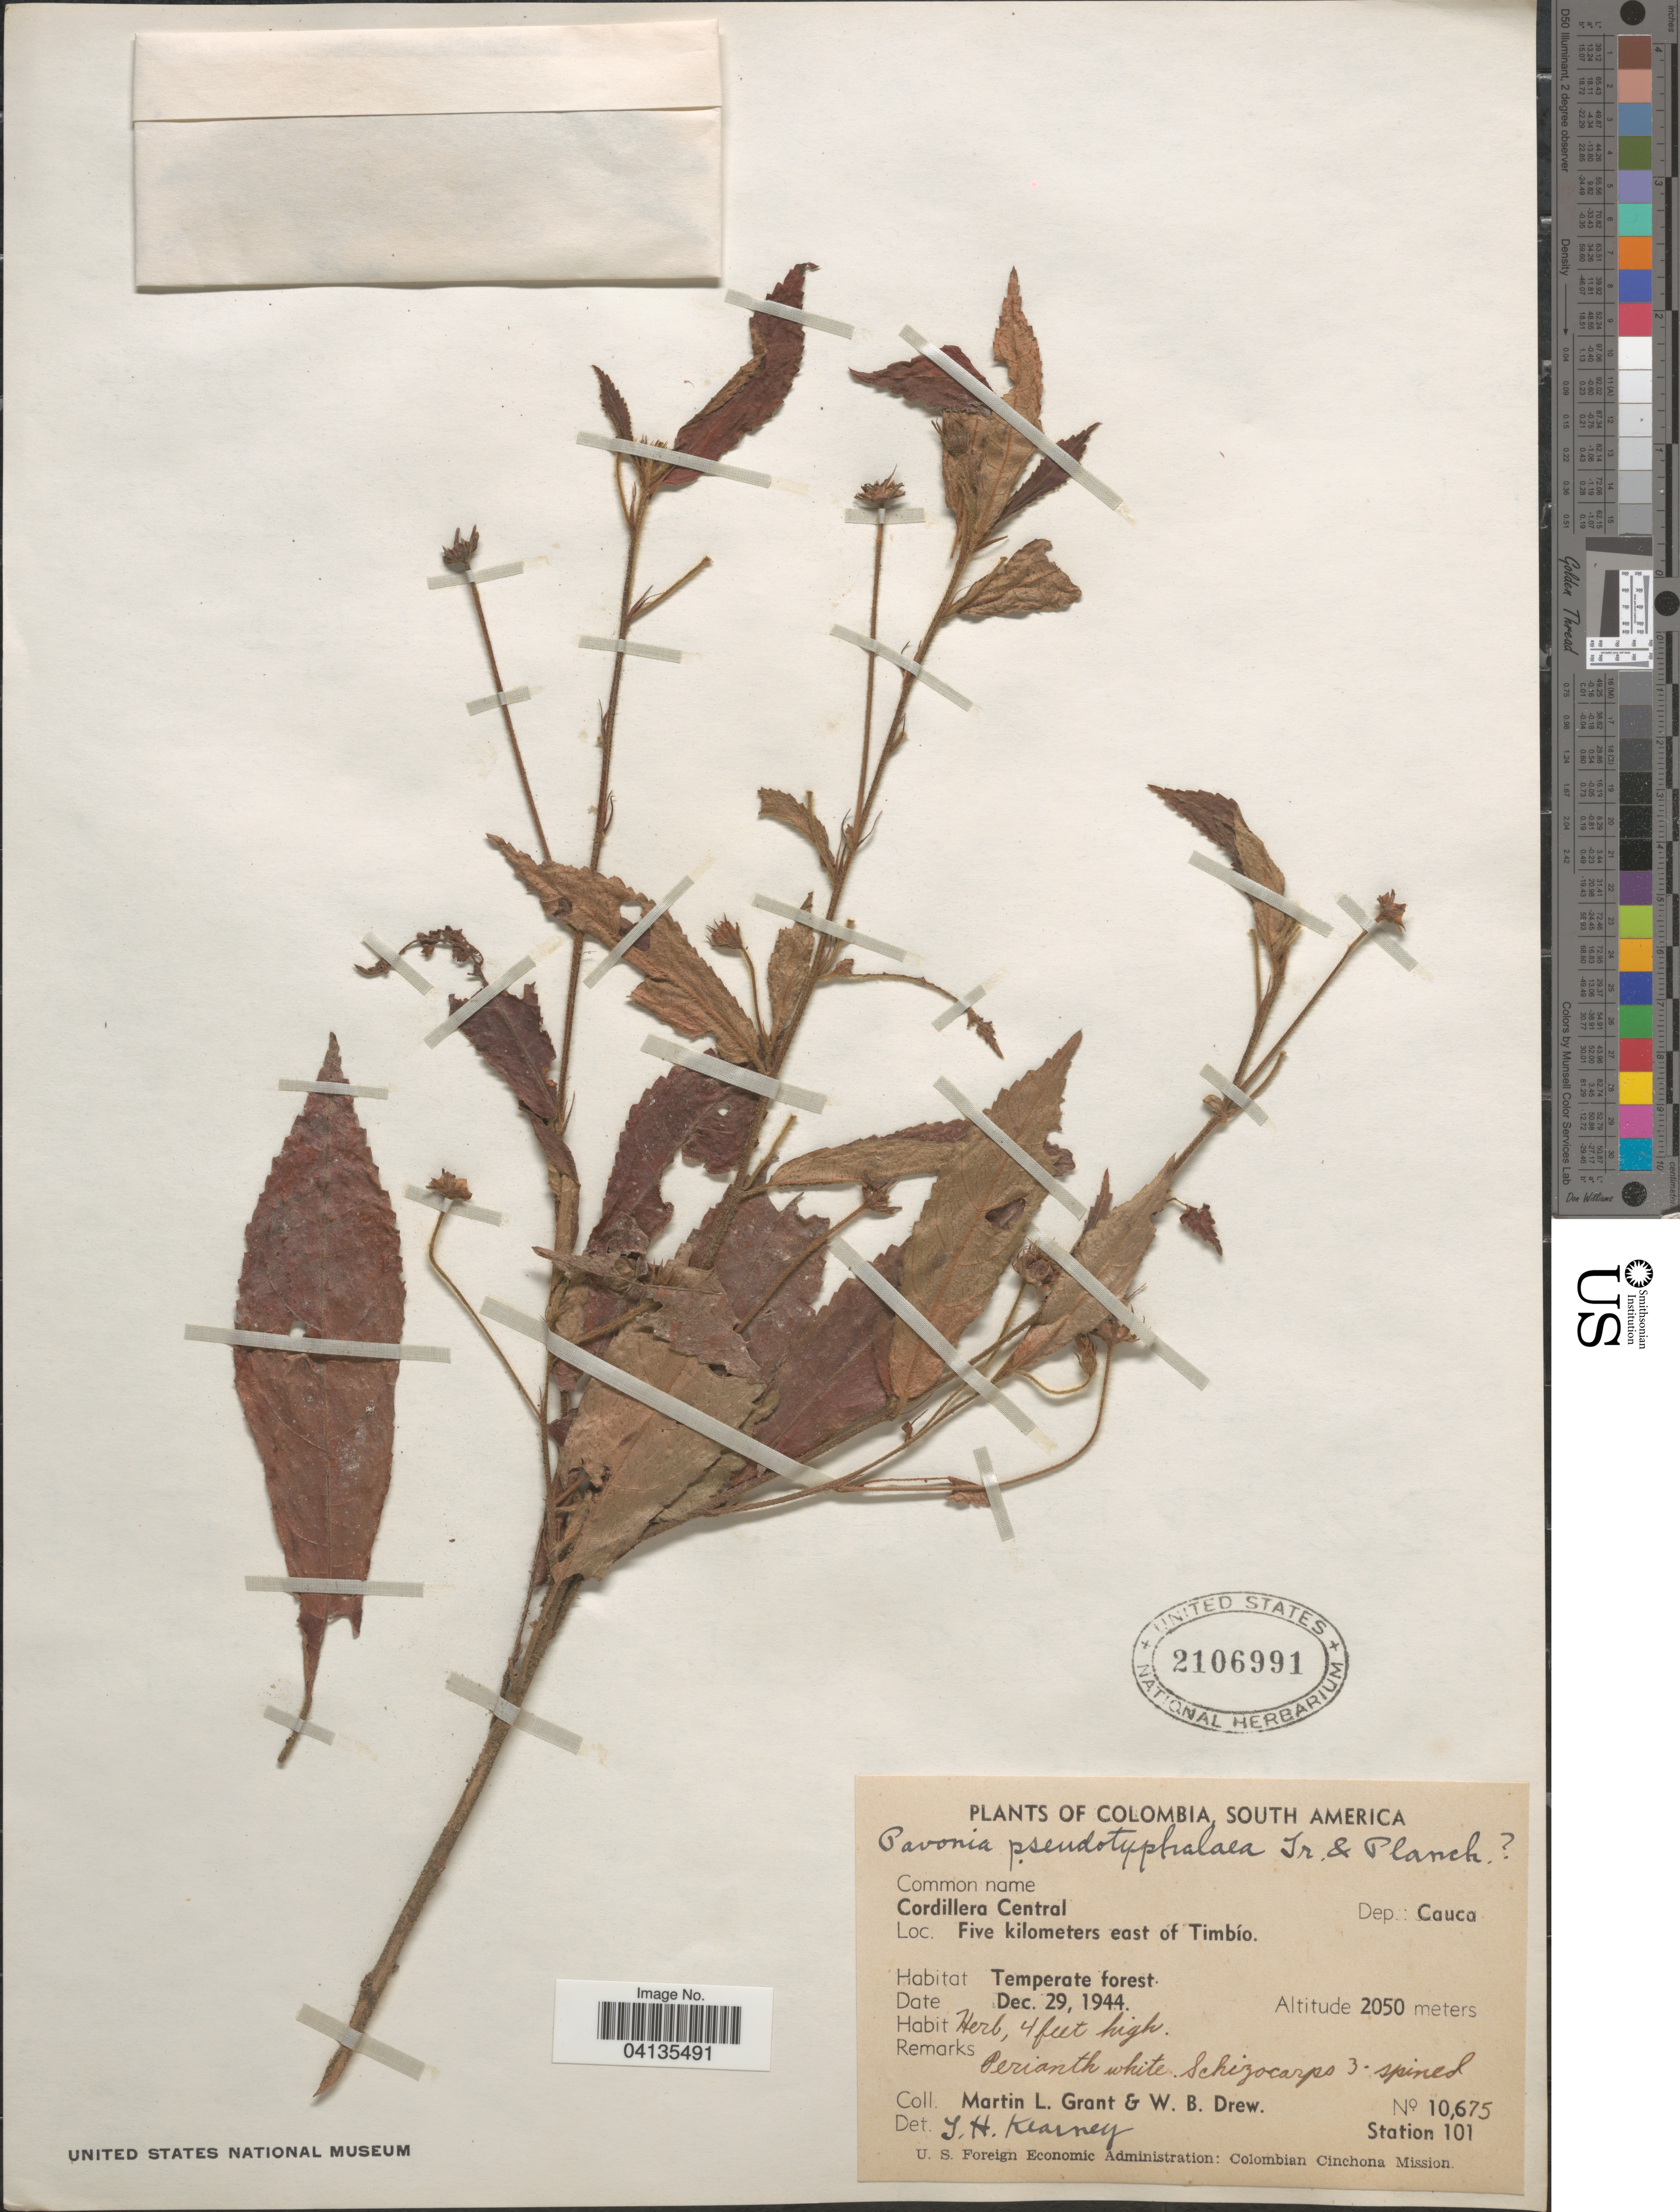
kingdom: Plantae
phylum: Tracheophyta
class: Magnoliopsida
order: Malvales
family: Malvaceae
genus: Pavonia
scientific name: Pavonia pseudotyphalaea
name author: Planch. & Linden ex Triana & Planch.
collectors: M. L. Grant & W. B. Drew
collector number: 10675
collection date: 1944-12-29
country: Colombia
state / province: Cauca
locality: Cordillera Central. Dep.: Cauca. Five kilometers east of Timbío. Station 101. Colombian Cinchona Mission.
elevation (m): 2050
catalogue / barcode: US 2106991